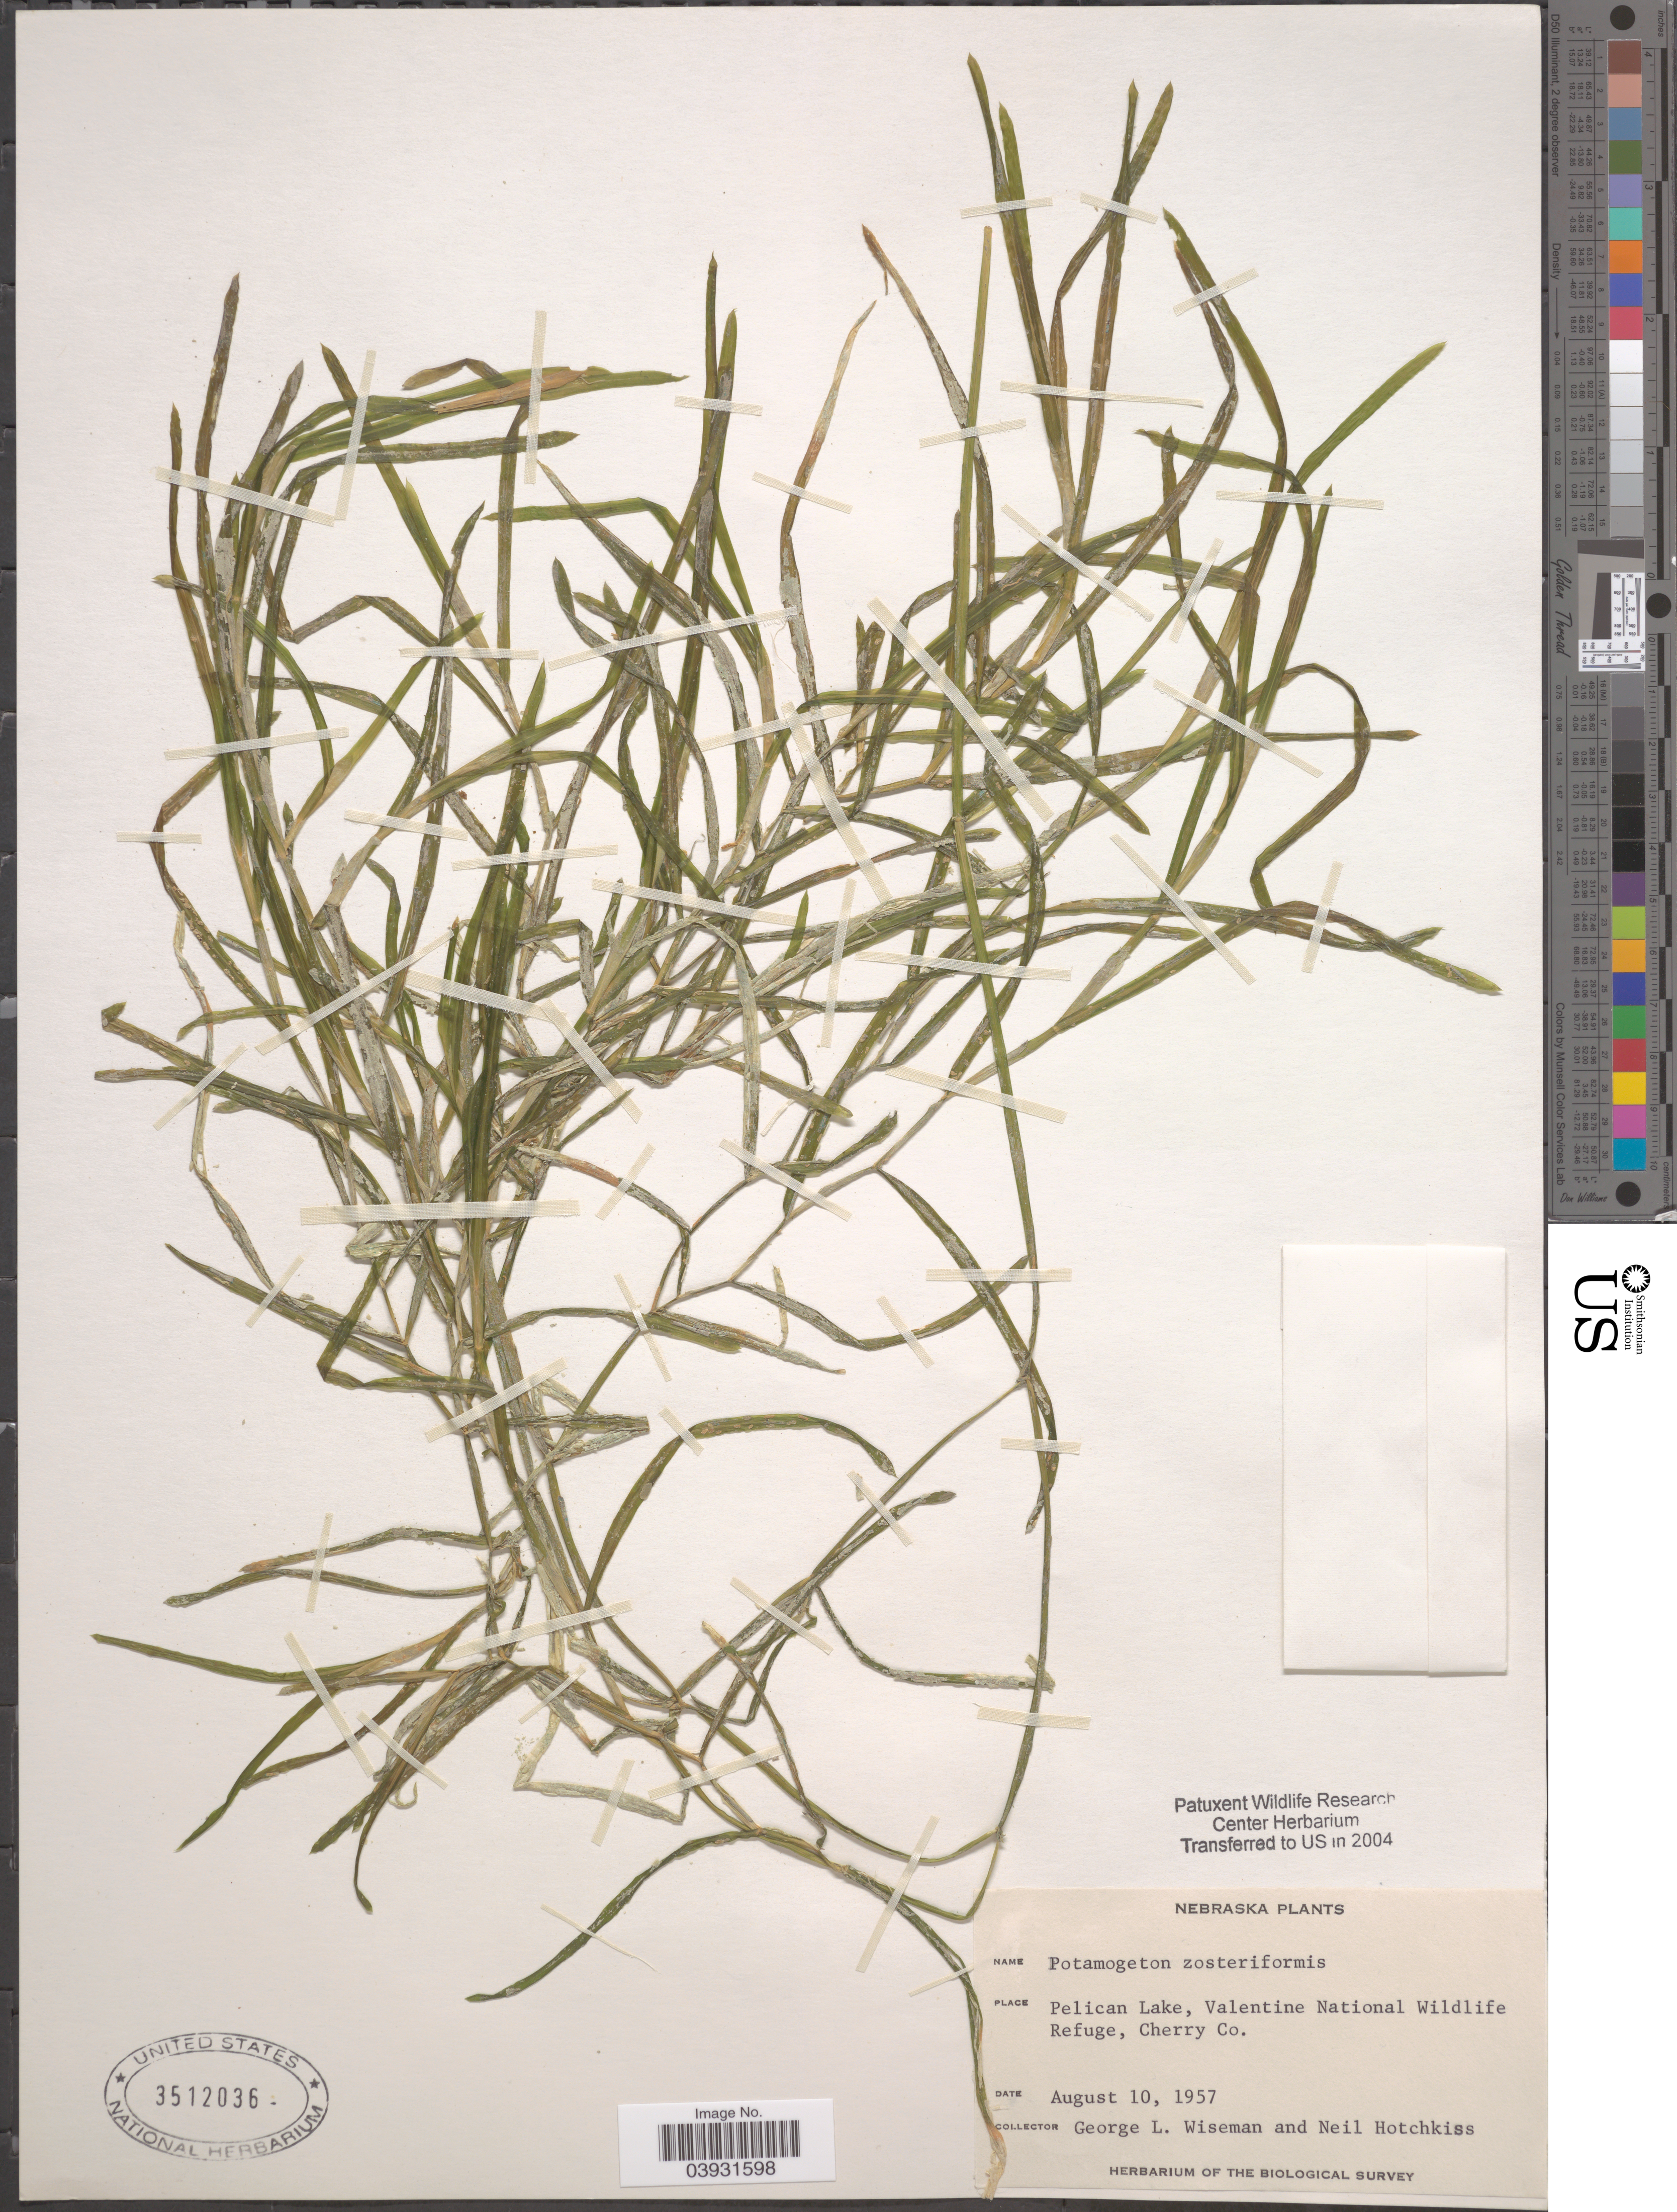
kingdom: Plantae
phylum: Tracheophyta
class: Liliopsida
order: Alismatales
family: Potamogetonaceae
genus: Potamogeton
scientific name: Potamogeton zosterifolius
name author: Schumach.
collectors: G. Wiseman & N. Hotchkiss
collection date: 1957-08-10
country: United States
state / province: Nebraska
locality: Pelican Lake, Valentine National Wildlife Refuge, Cherry Co.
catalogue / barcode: US 3512036